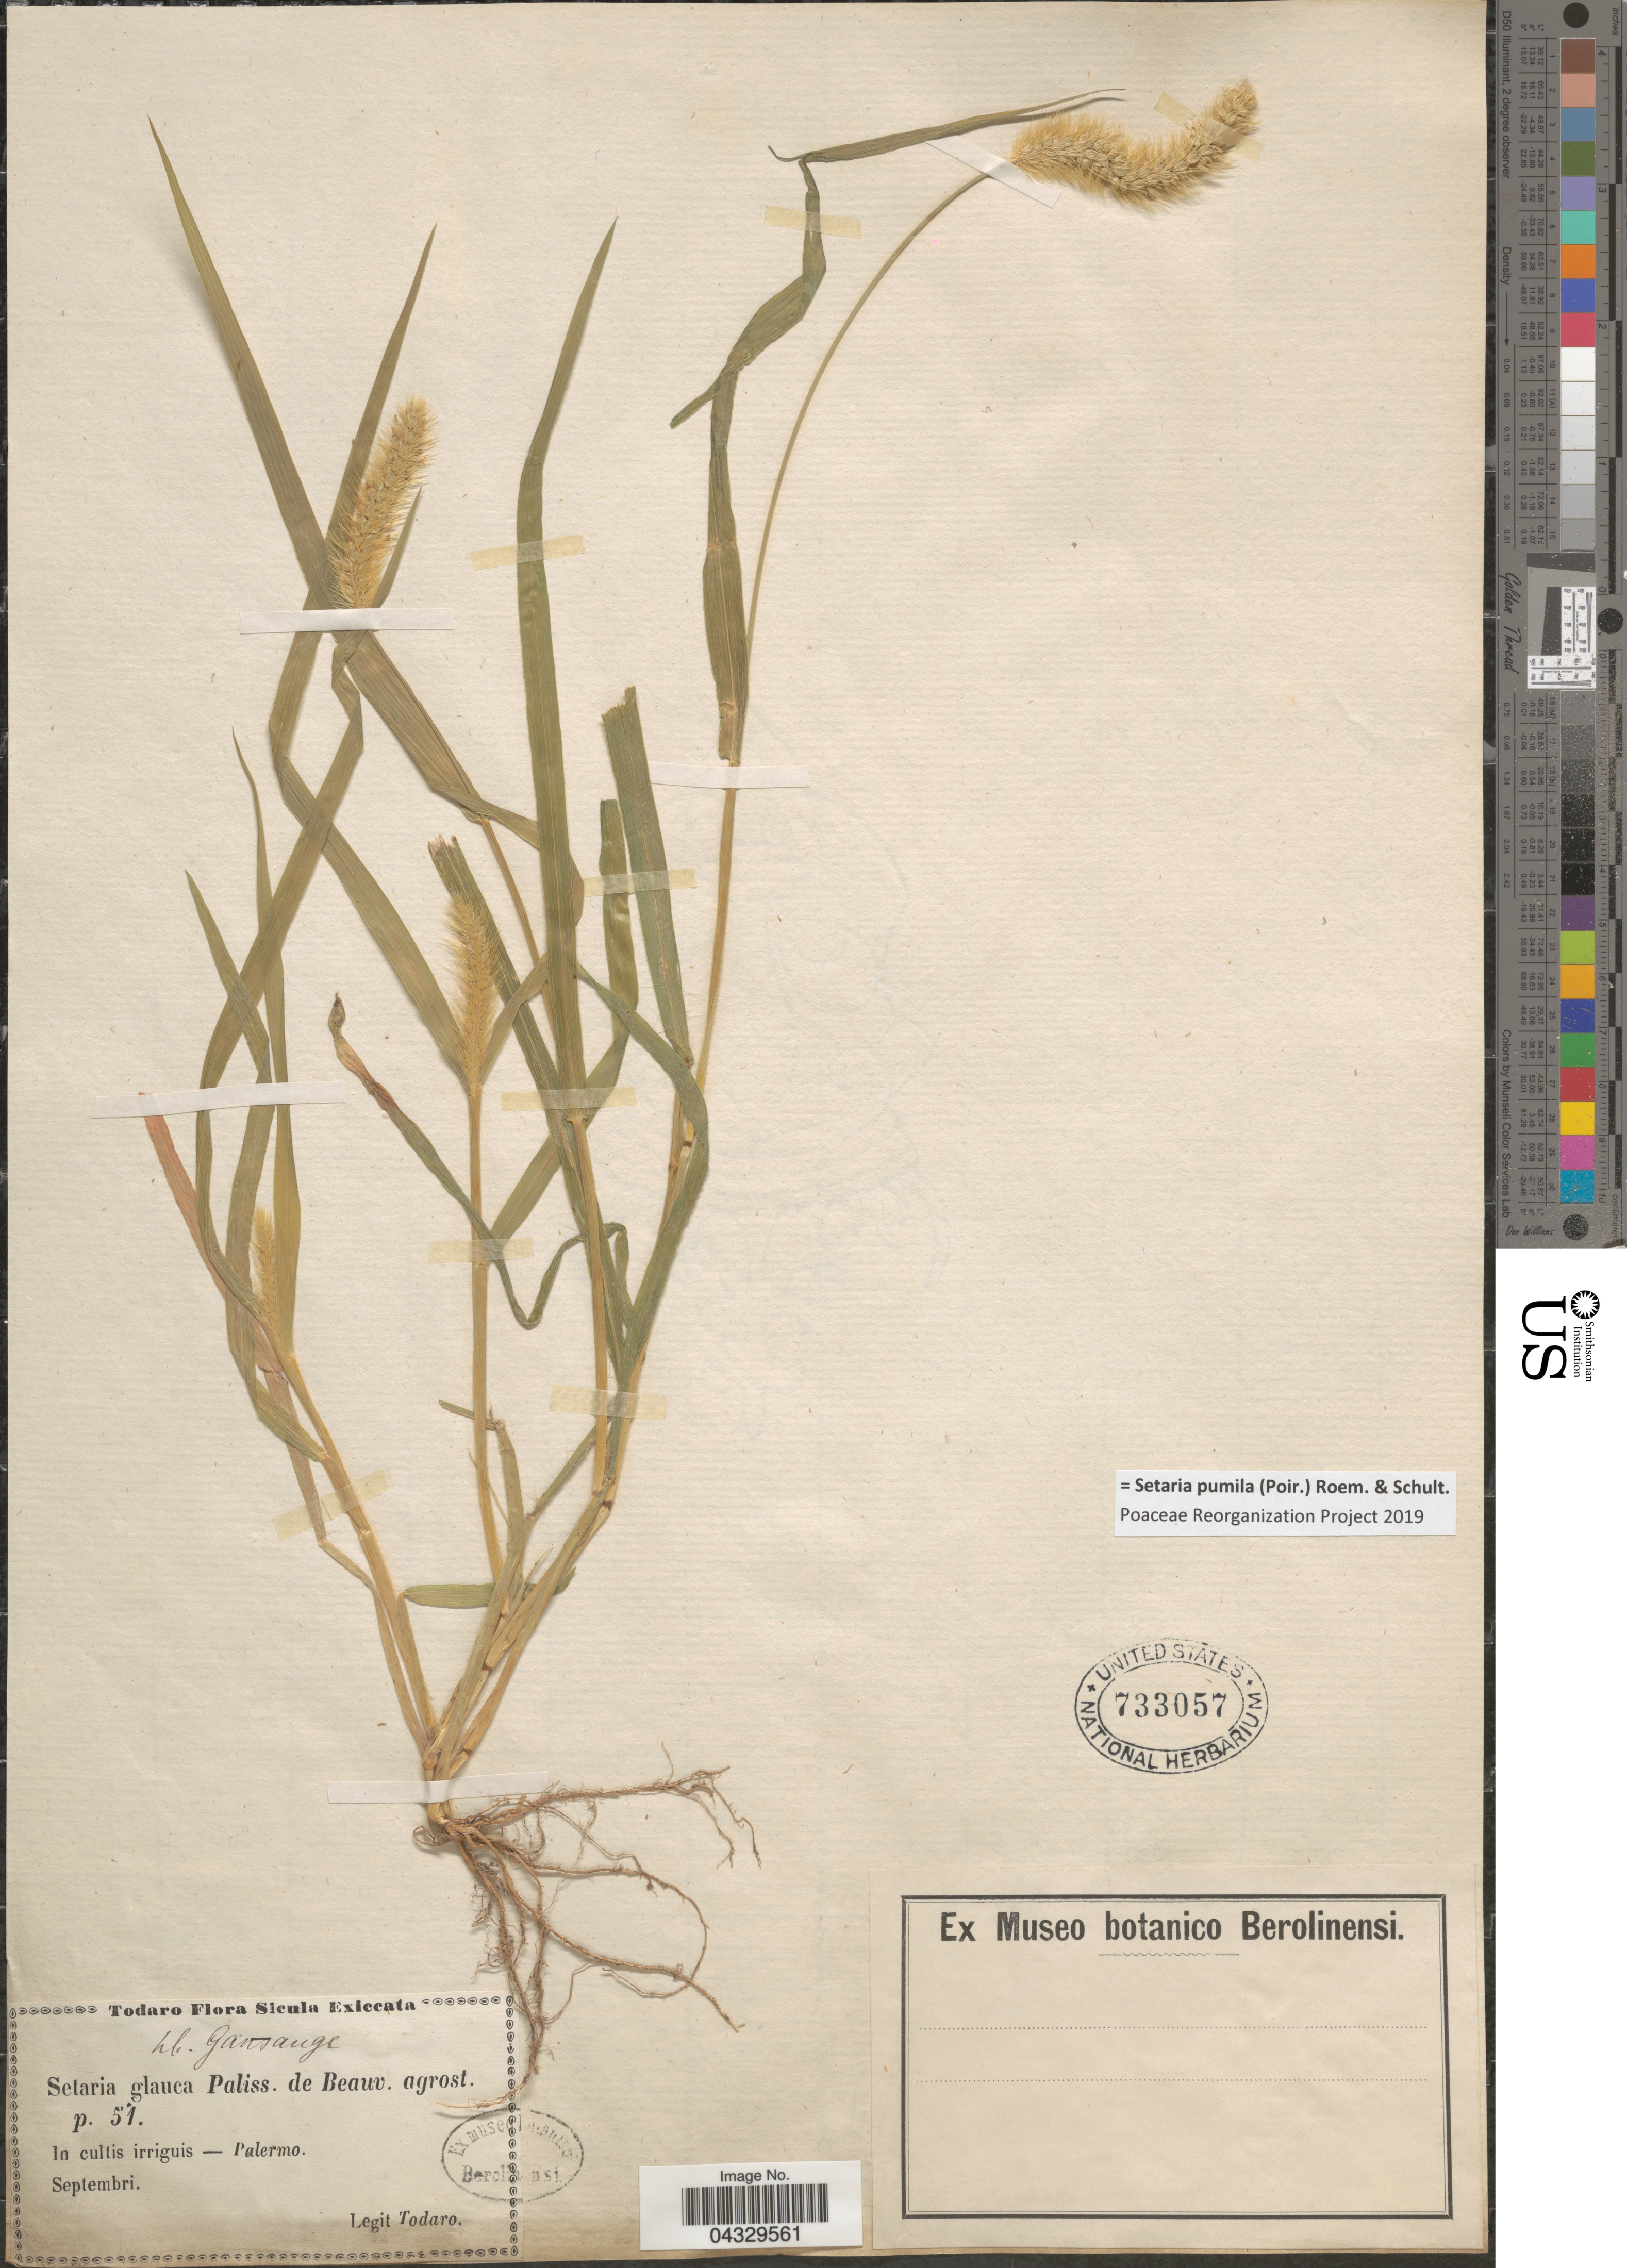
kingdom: Plantae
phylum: Tracheophyta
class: Liliopsida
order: Poales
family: Poaceae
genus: Setaria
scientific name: Setaria pumila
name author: (Poir.) Roem. & Schult.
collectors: Todaro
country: Italy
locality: In cultis irriguis - Palermo.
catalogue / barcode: US 733057